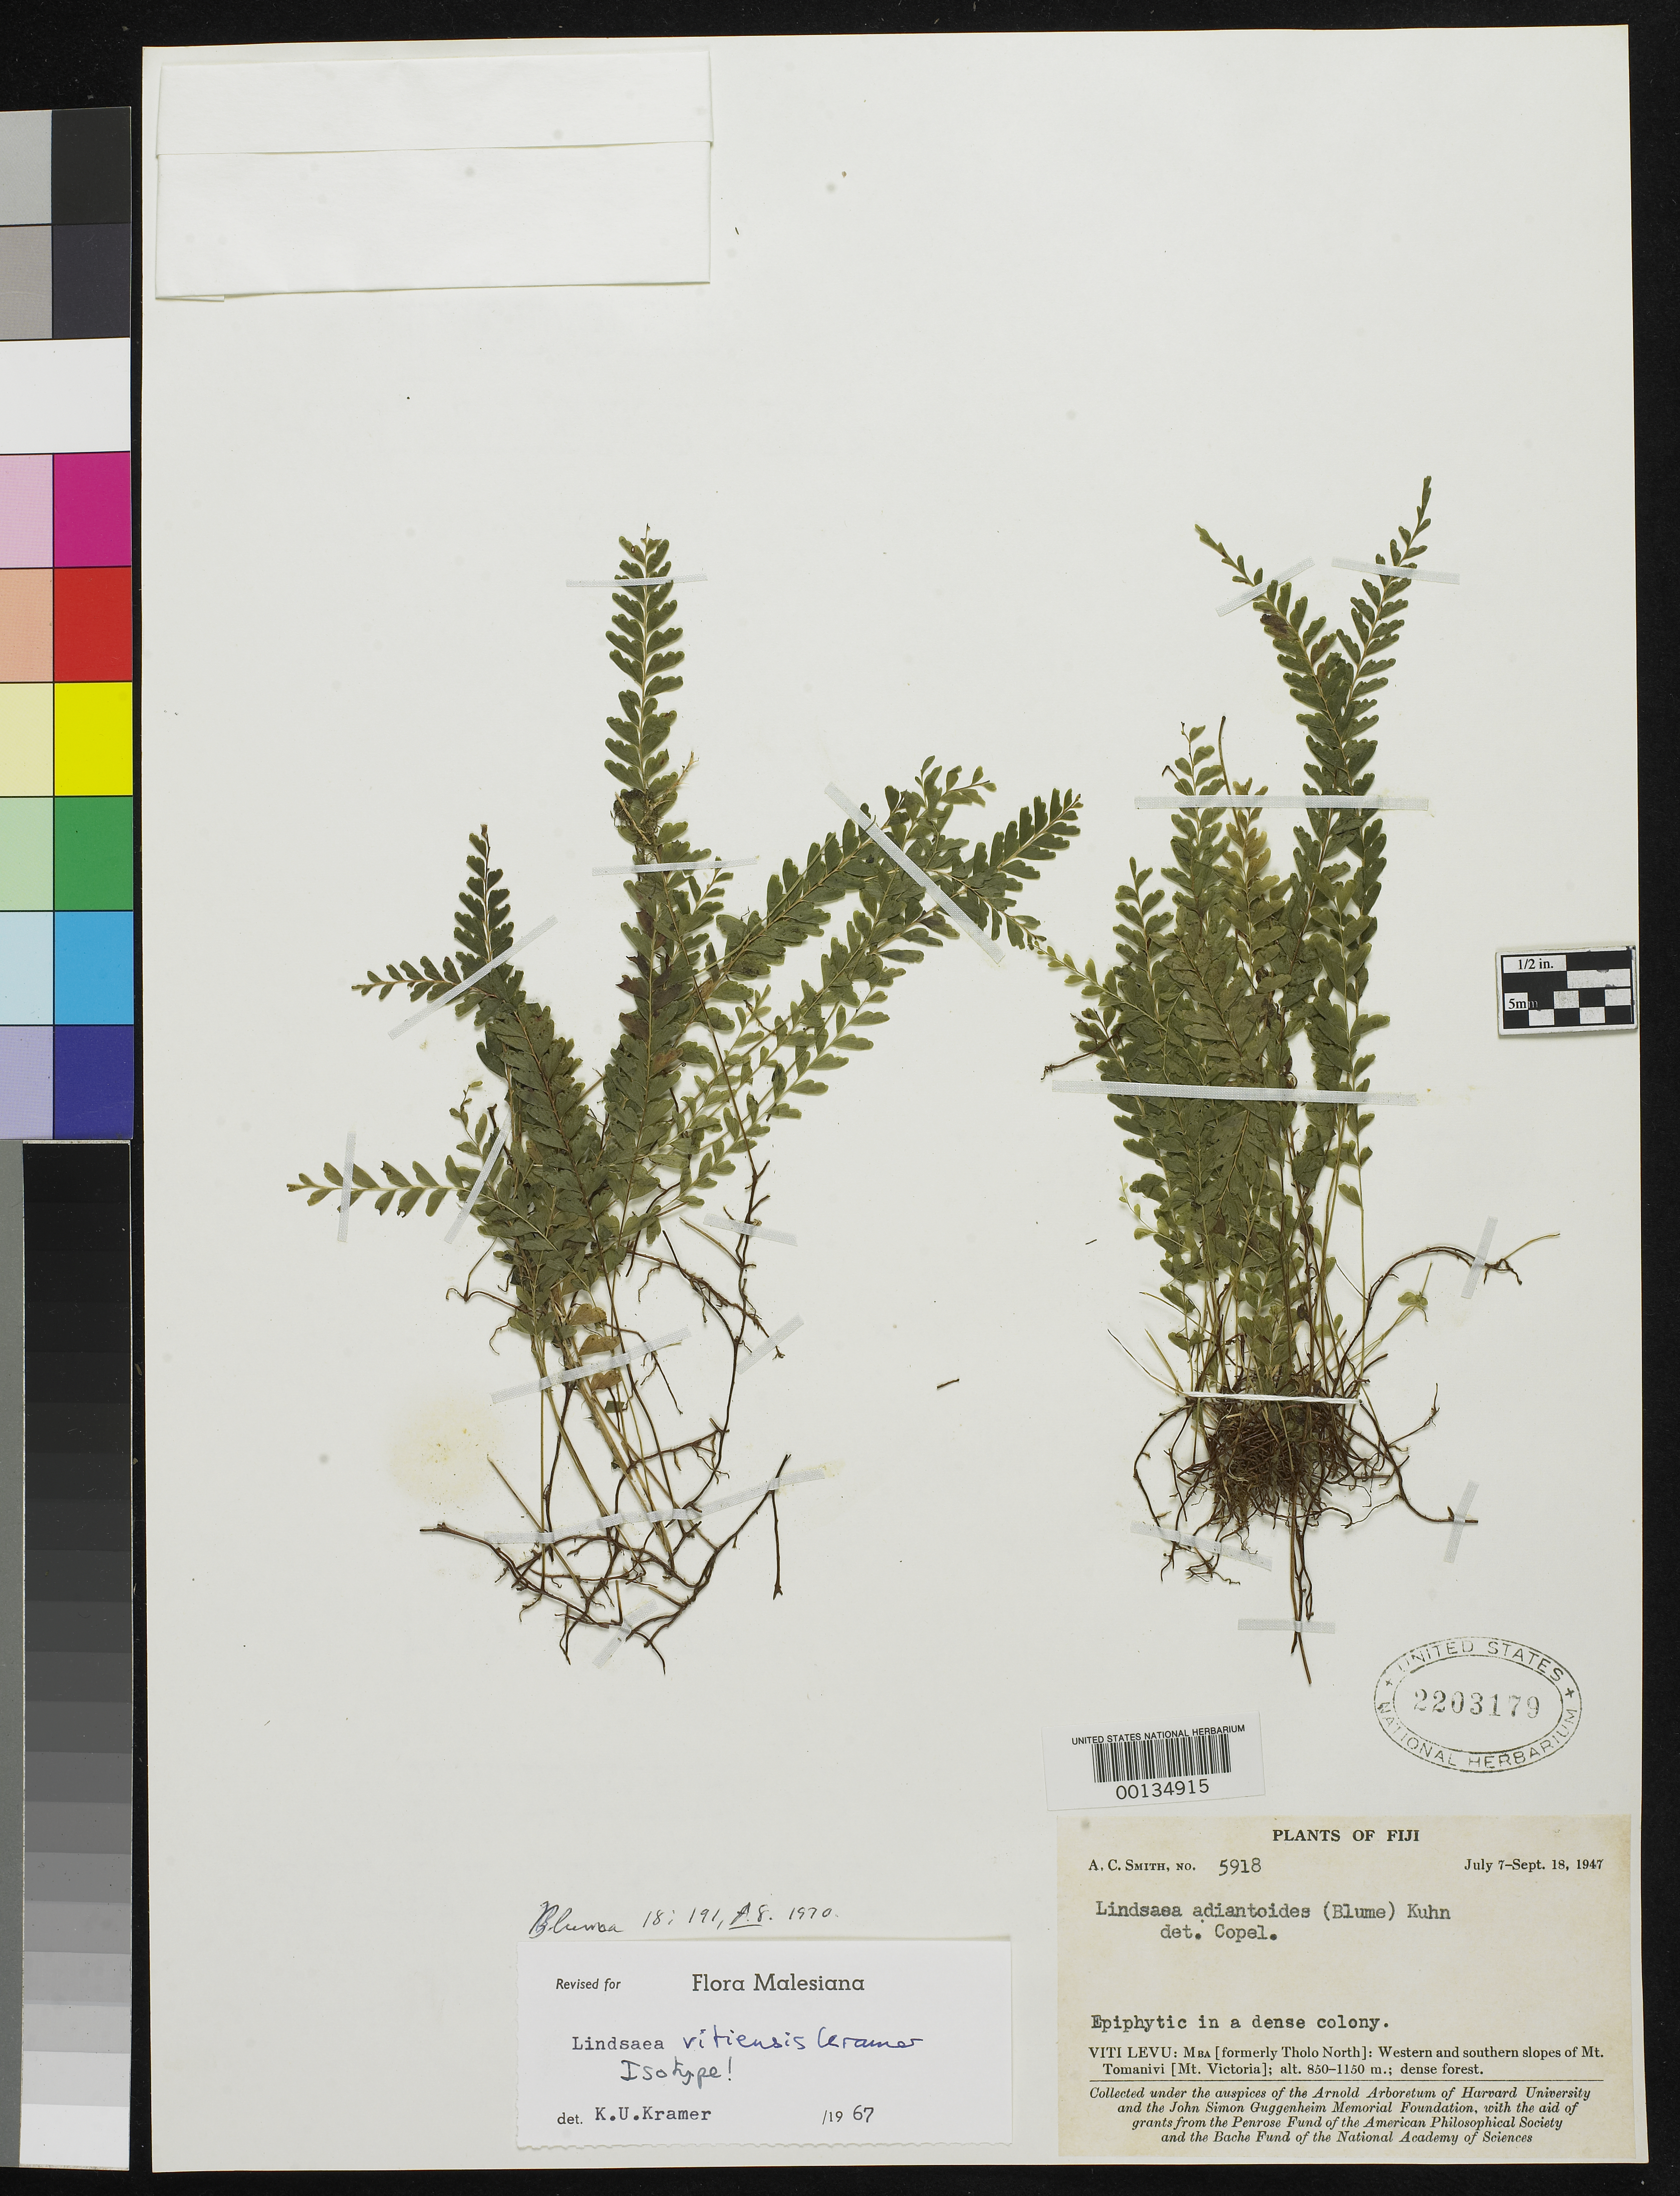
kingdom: Plantae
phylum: Tracheophyta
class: Polypodiopsida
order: Polypodiales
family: Lindsaeaceae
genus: Lindsaea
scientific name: Lindsaea vitiensis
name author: K.U. Kramer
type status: Isotype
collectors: A. C. Smith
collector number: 5918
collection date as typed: Jul 1947 to 18 Sep 1947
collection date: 1947-07/1947-09-18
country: Fiji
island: Viti Levu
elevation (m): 850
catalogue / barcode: US 2203179